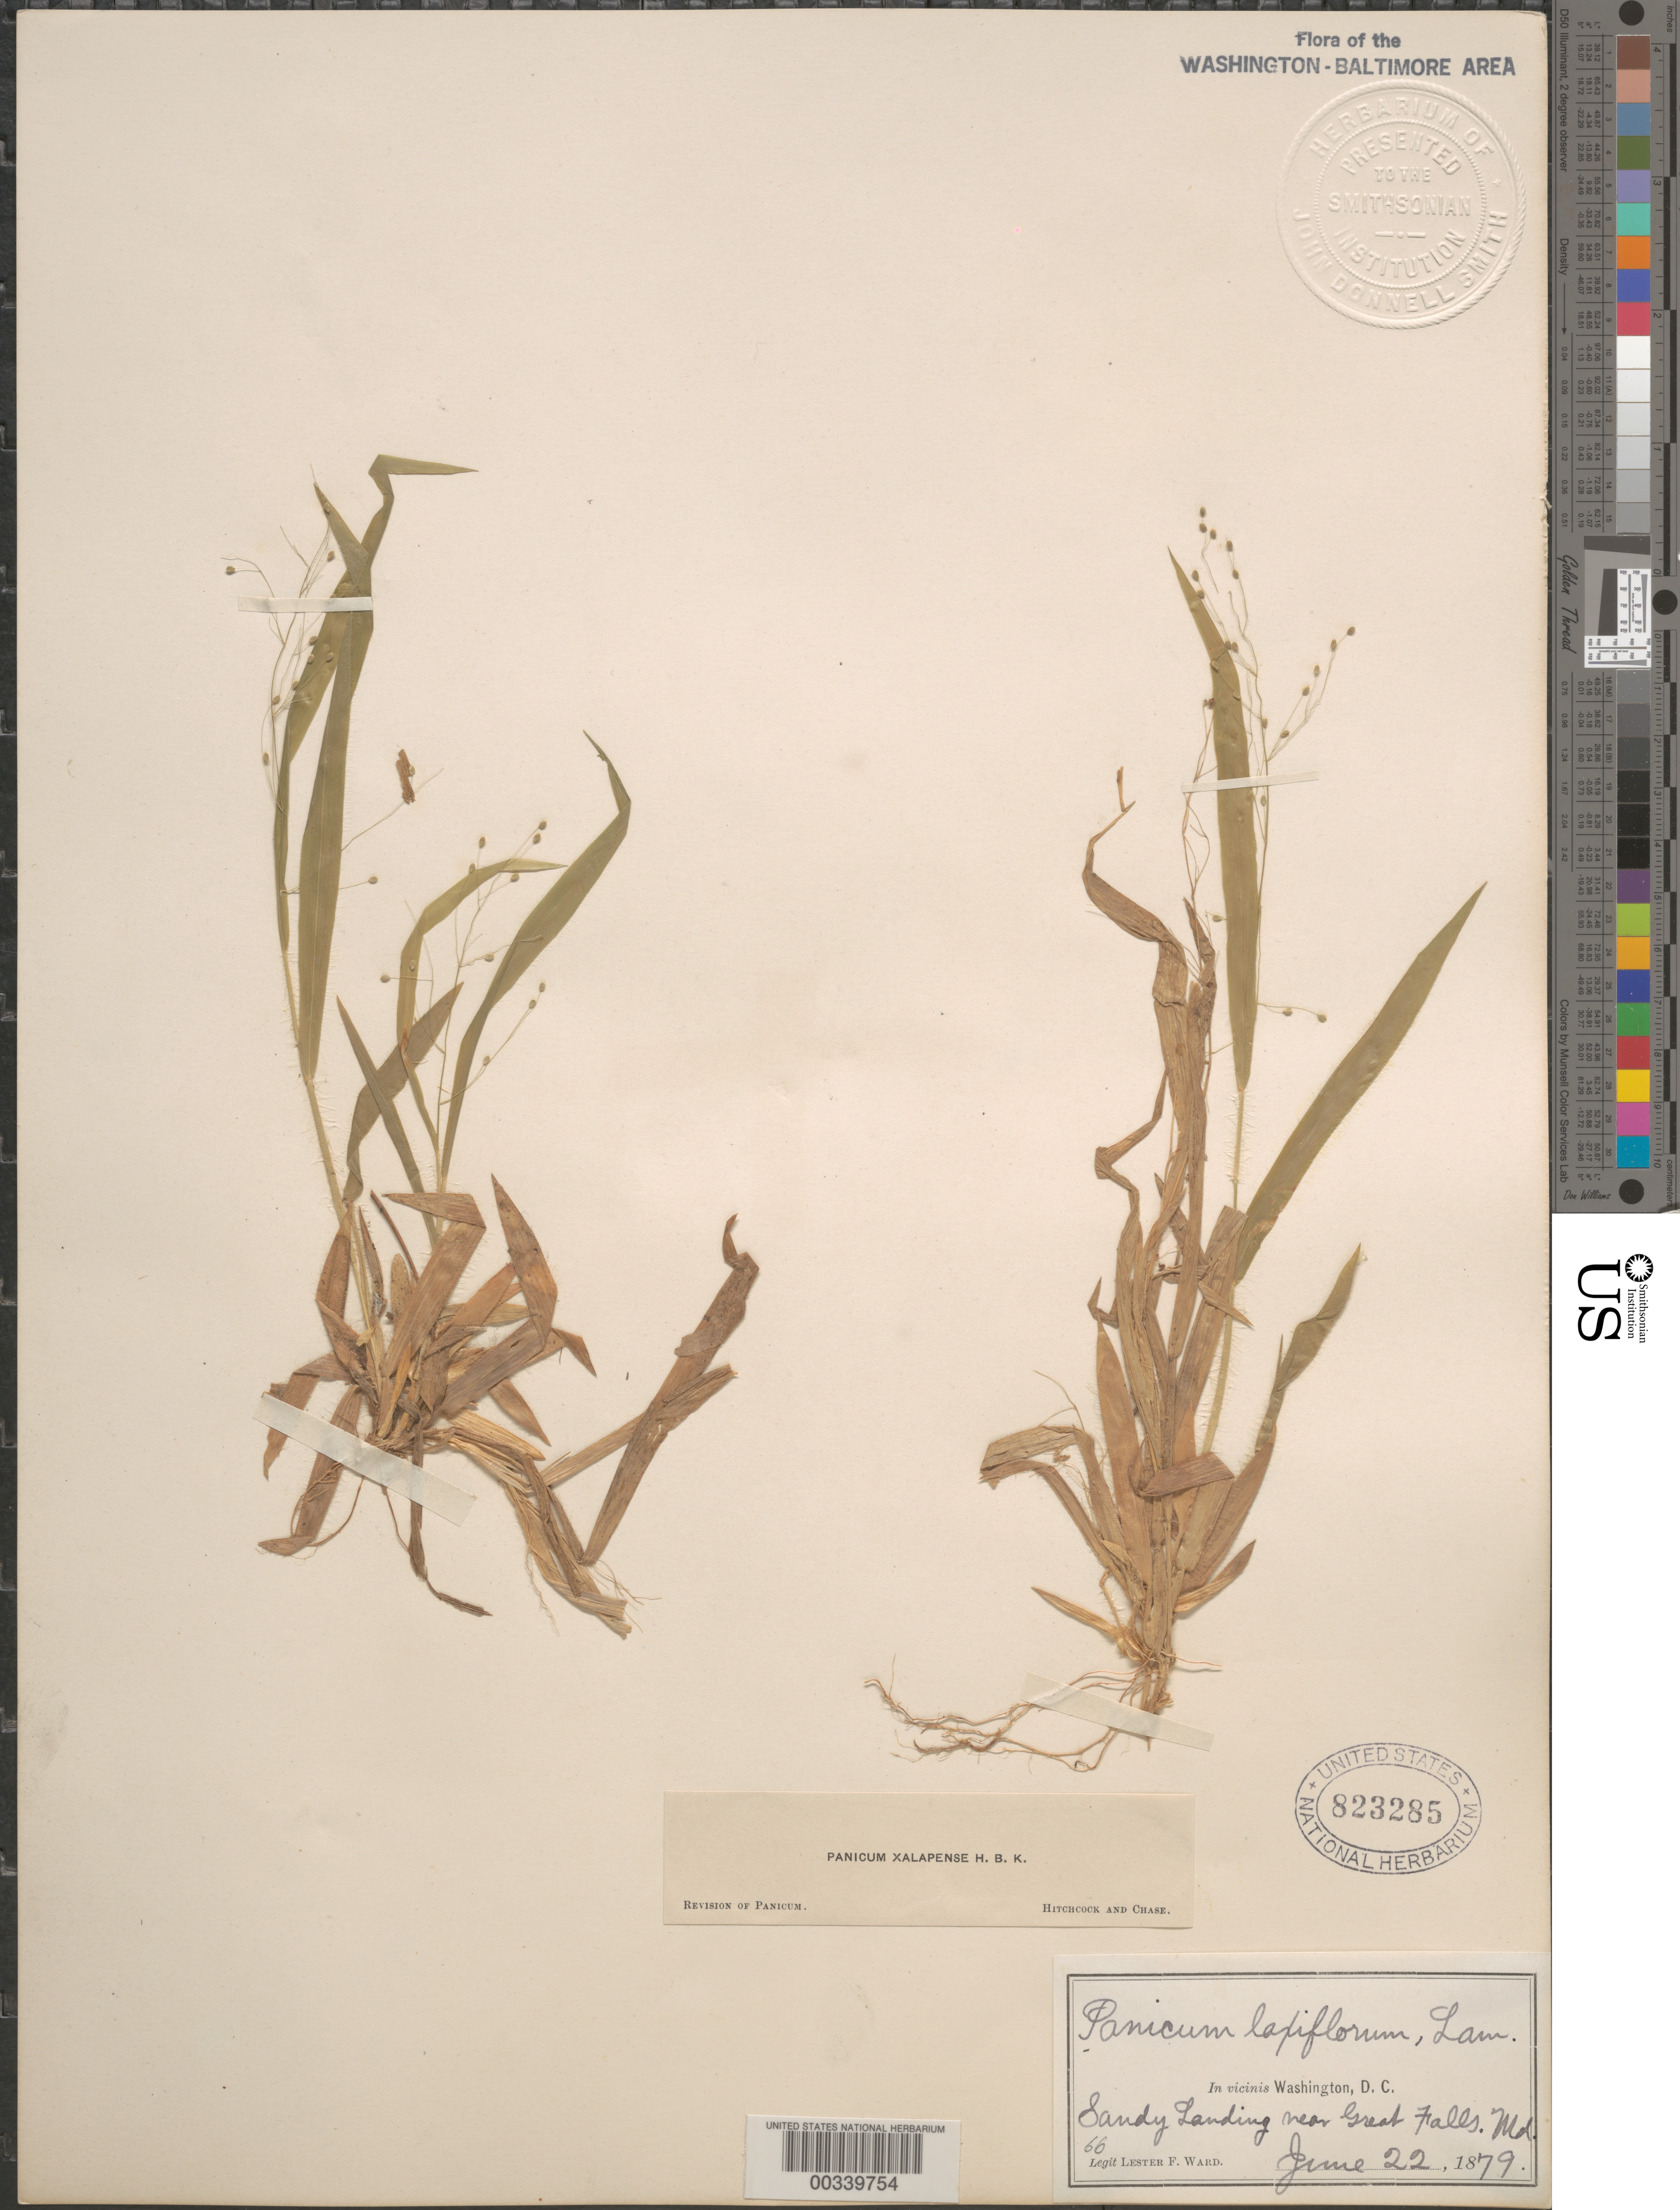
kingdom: Plantae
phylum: Tracheophyta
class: Liliopsida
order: Poales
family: Poaceae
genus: Dichanthelium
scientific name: Dichanthelium laxiflorum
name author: (Lam.) Gould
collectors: L. F. Ward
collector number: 66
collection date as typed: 22 Jun 1879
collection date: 1879-06-22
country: United States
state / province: Maryland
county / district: Montgomery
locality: Sandy Landing near Great Falls C. & O. Canal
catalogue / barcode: US 823285